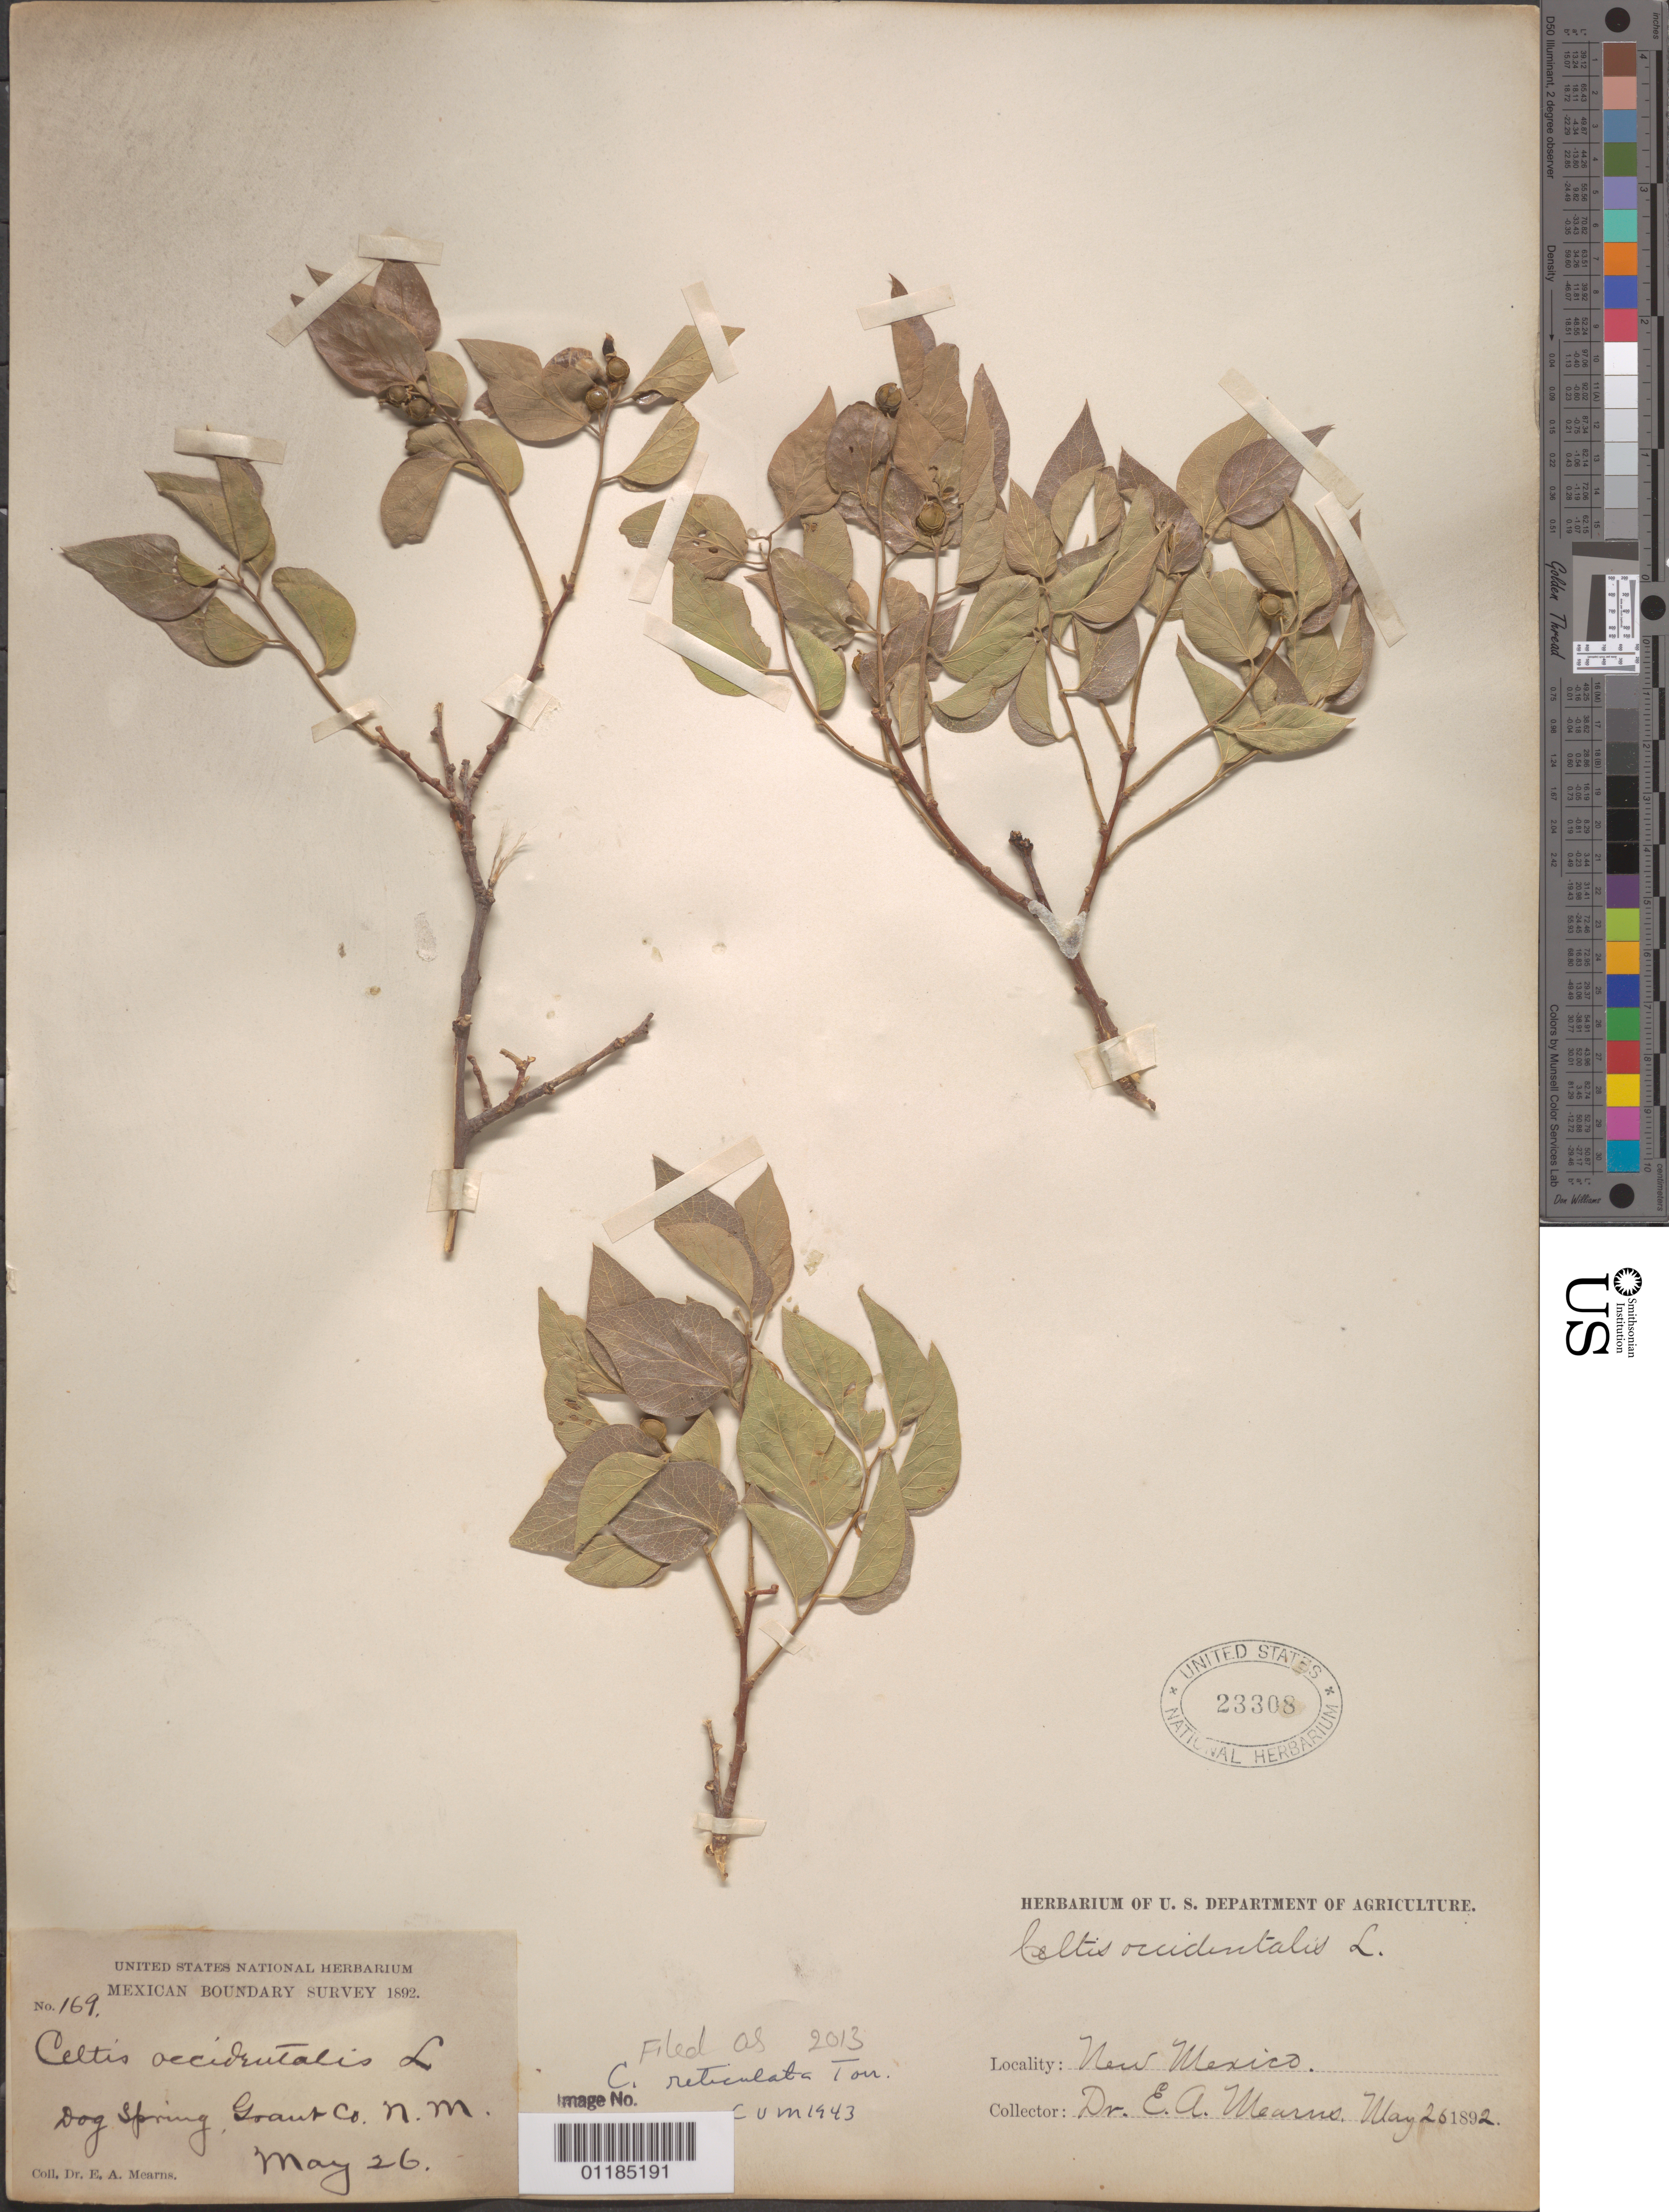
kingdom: Plantae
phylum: Tracheophyta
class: Magnoliopsida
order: Rosales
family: Cannabaceae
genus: Celtis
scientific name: Celtis reticulata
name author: Torr.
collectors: E. A. Mearns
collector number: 169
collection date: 1892-05-26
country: United States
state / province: New Mexico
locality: Dog Spring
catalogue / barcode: US 23308